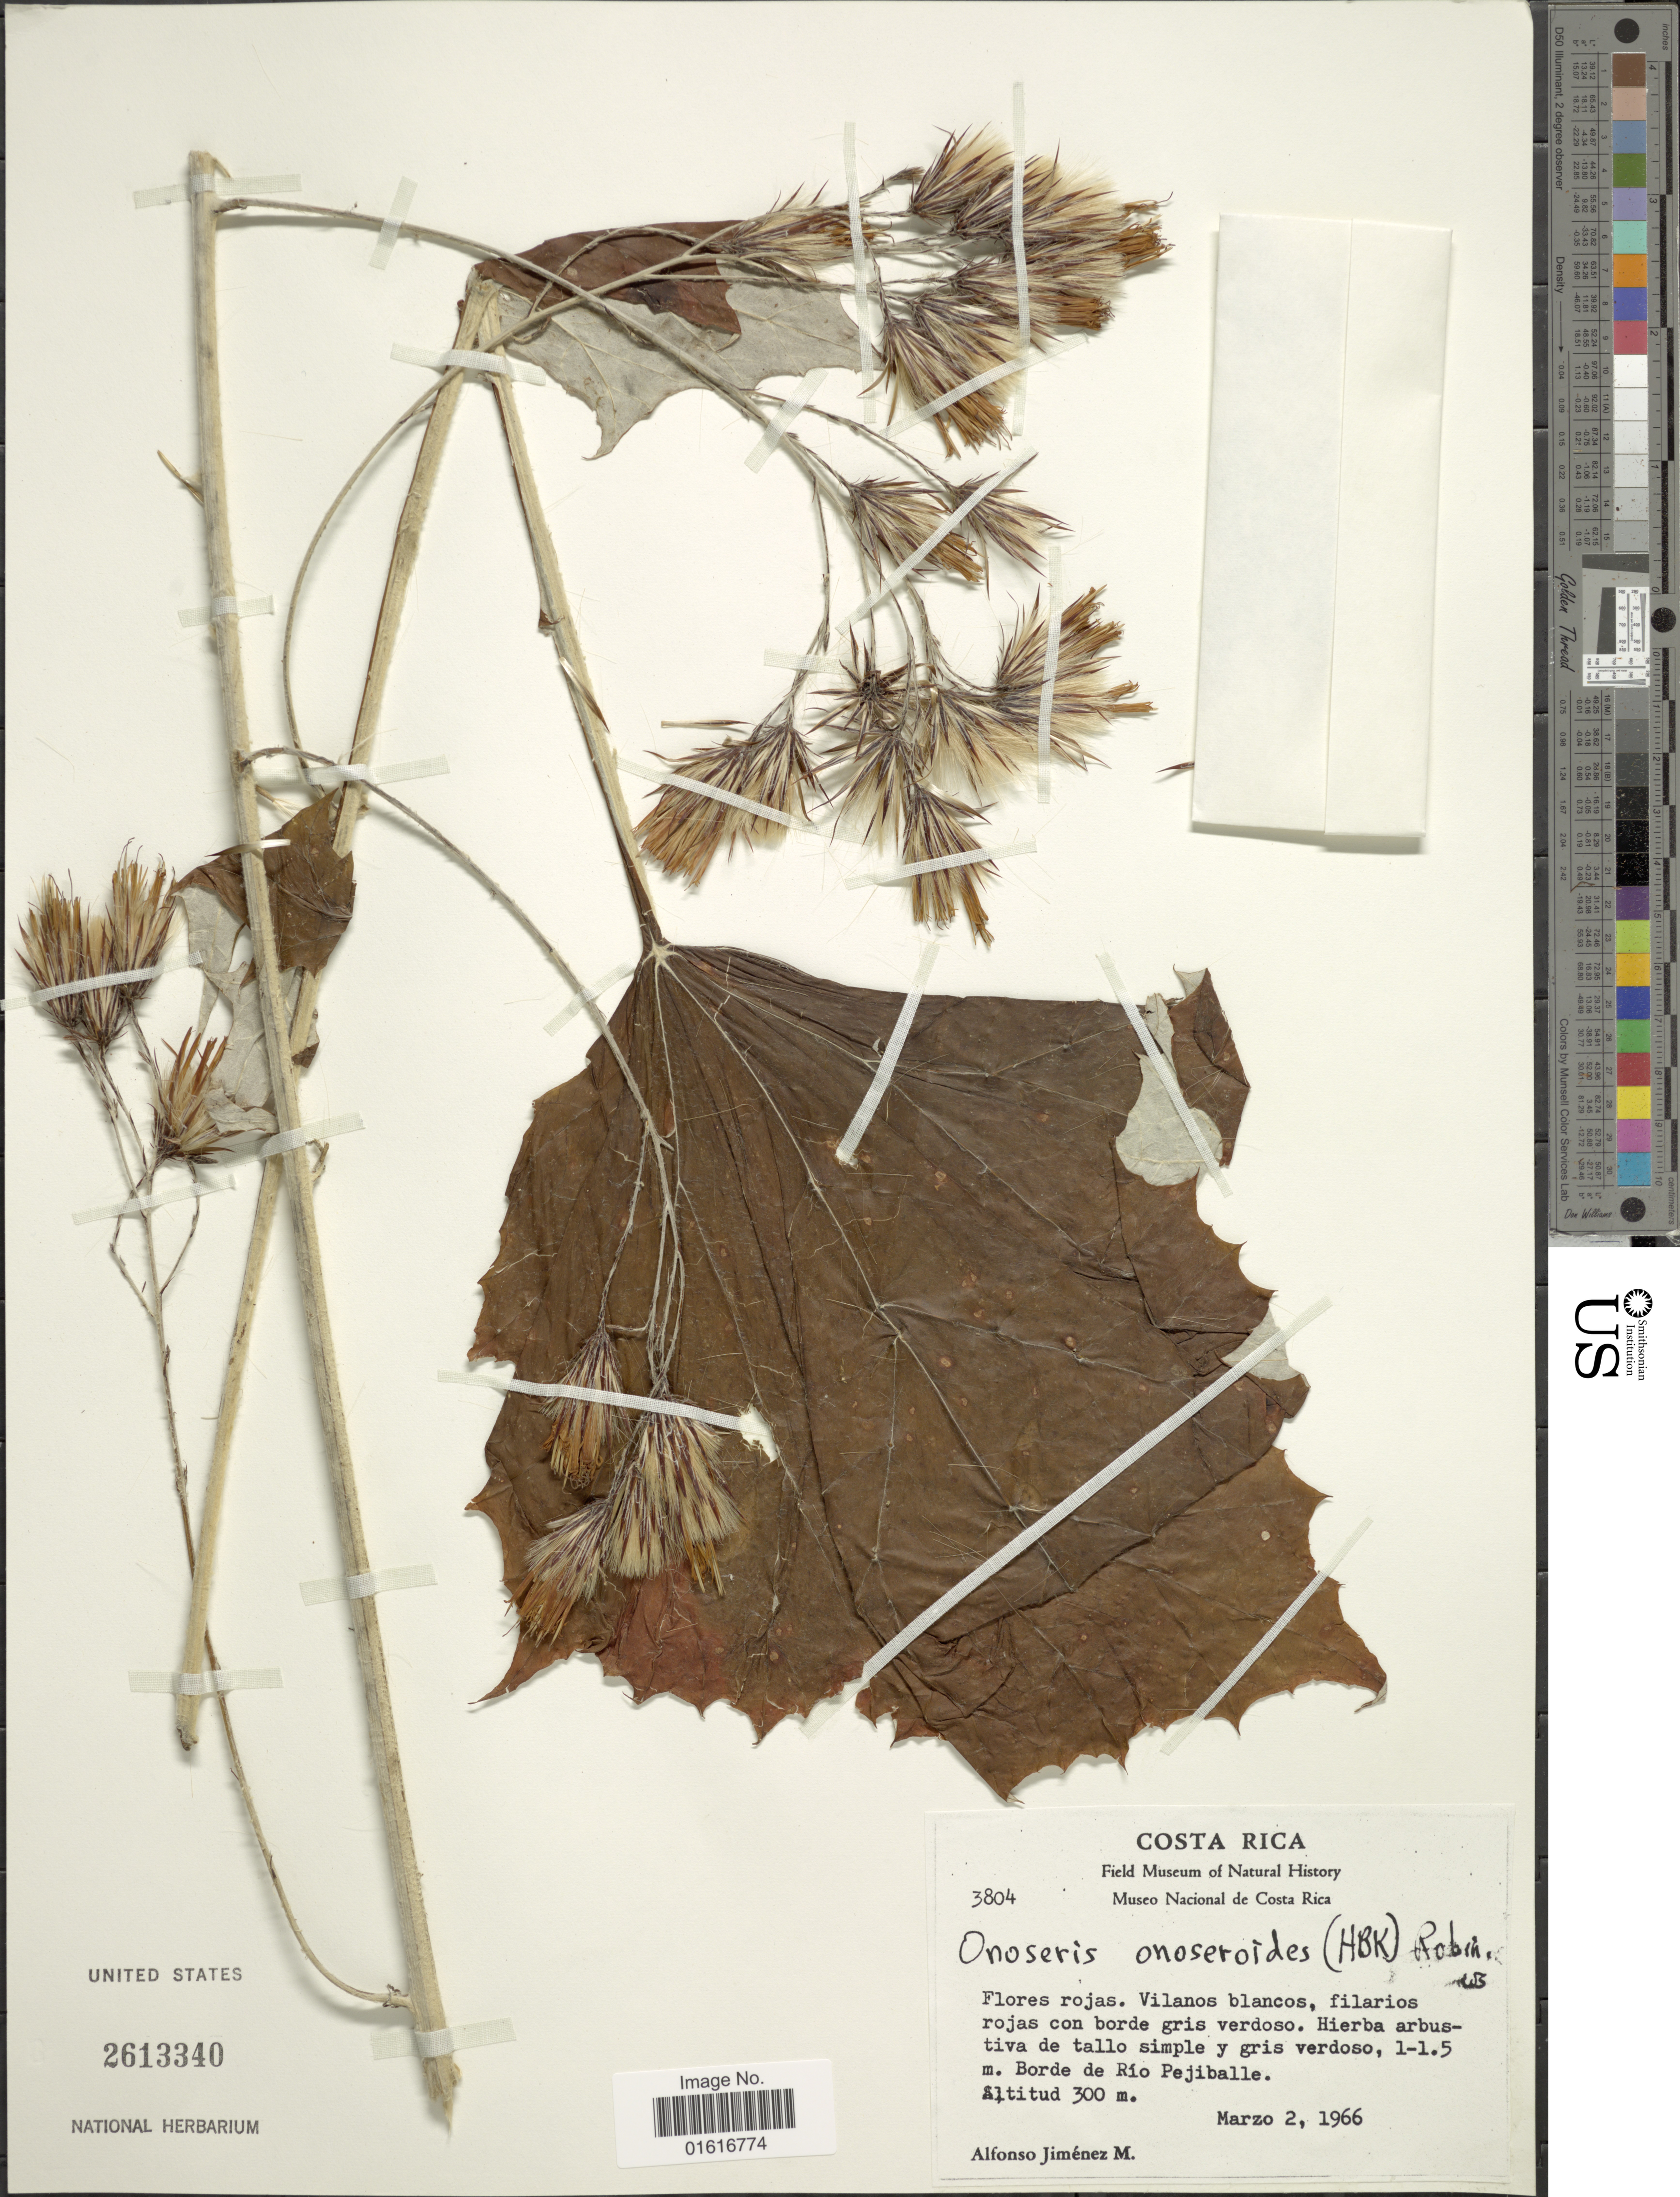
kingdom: Plantae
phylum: Tracheophyta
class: Magnoliopsida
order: Asterales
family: Asteraceae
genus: Onoseris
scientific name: Onoseris onoseroides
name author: (Kunth) B.L. Rob.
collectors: A. Jimenez M.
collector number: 3804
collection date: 1966-03-02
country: Costa Rica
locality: Borde de Rio Pejiballe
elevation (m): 300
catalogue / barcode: US 2613340